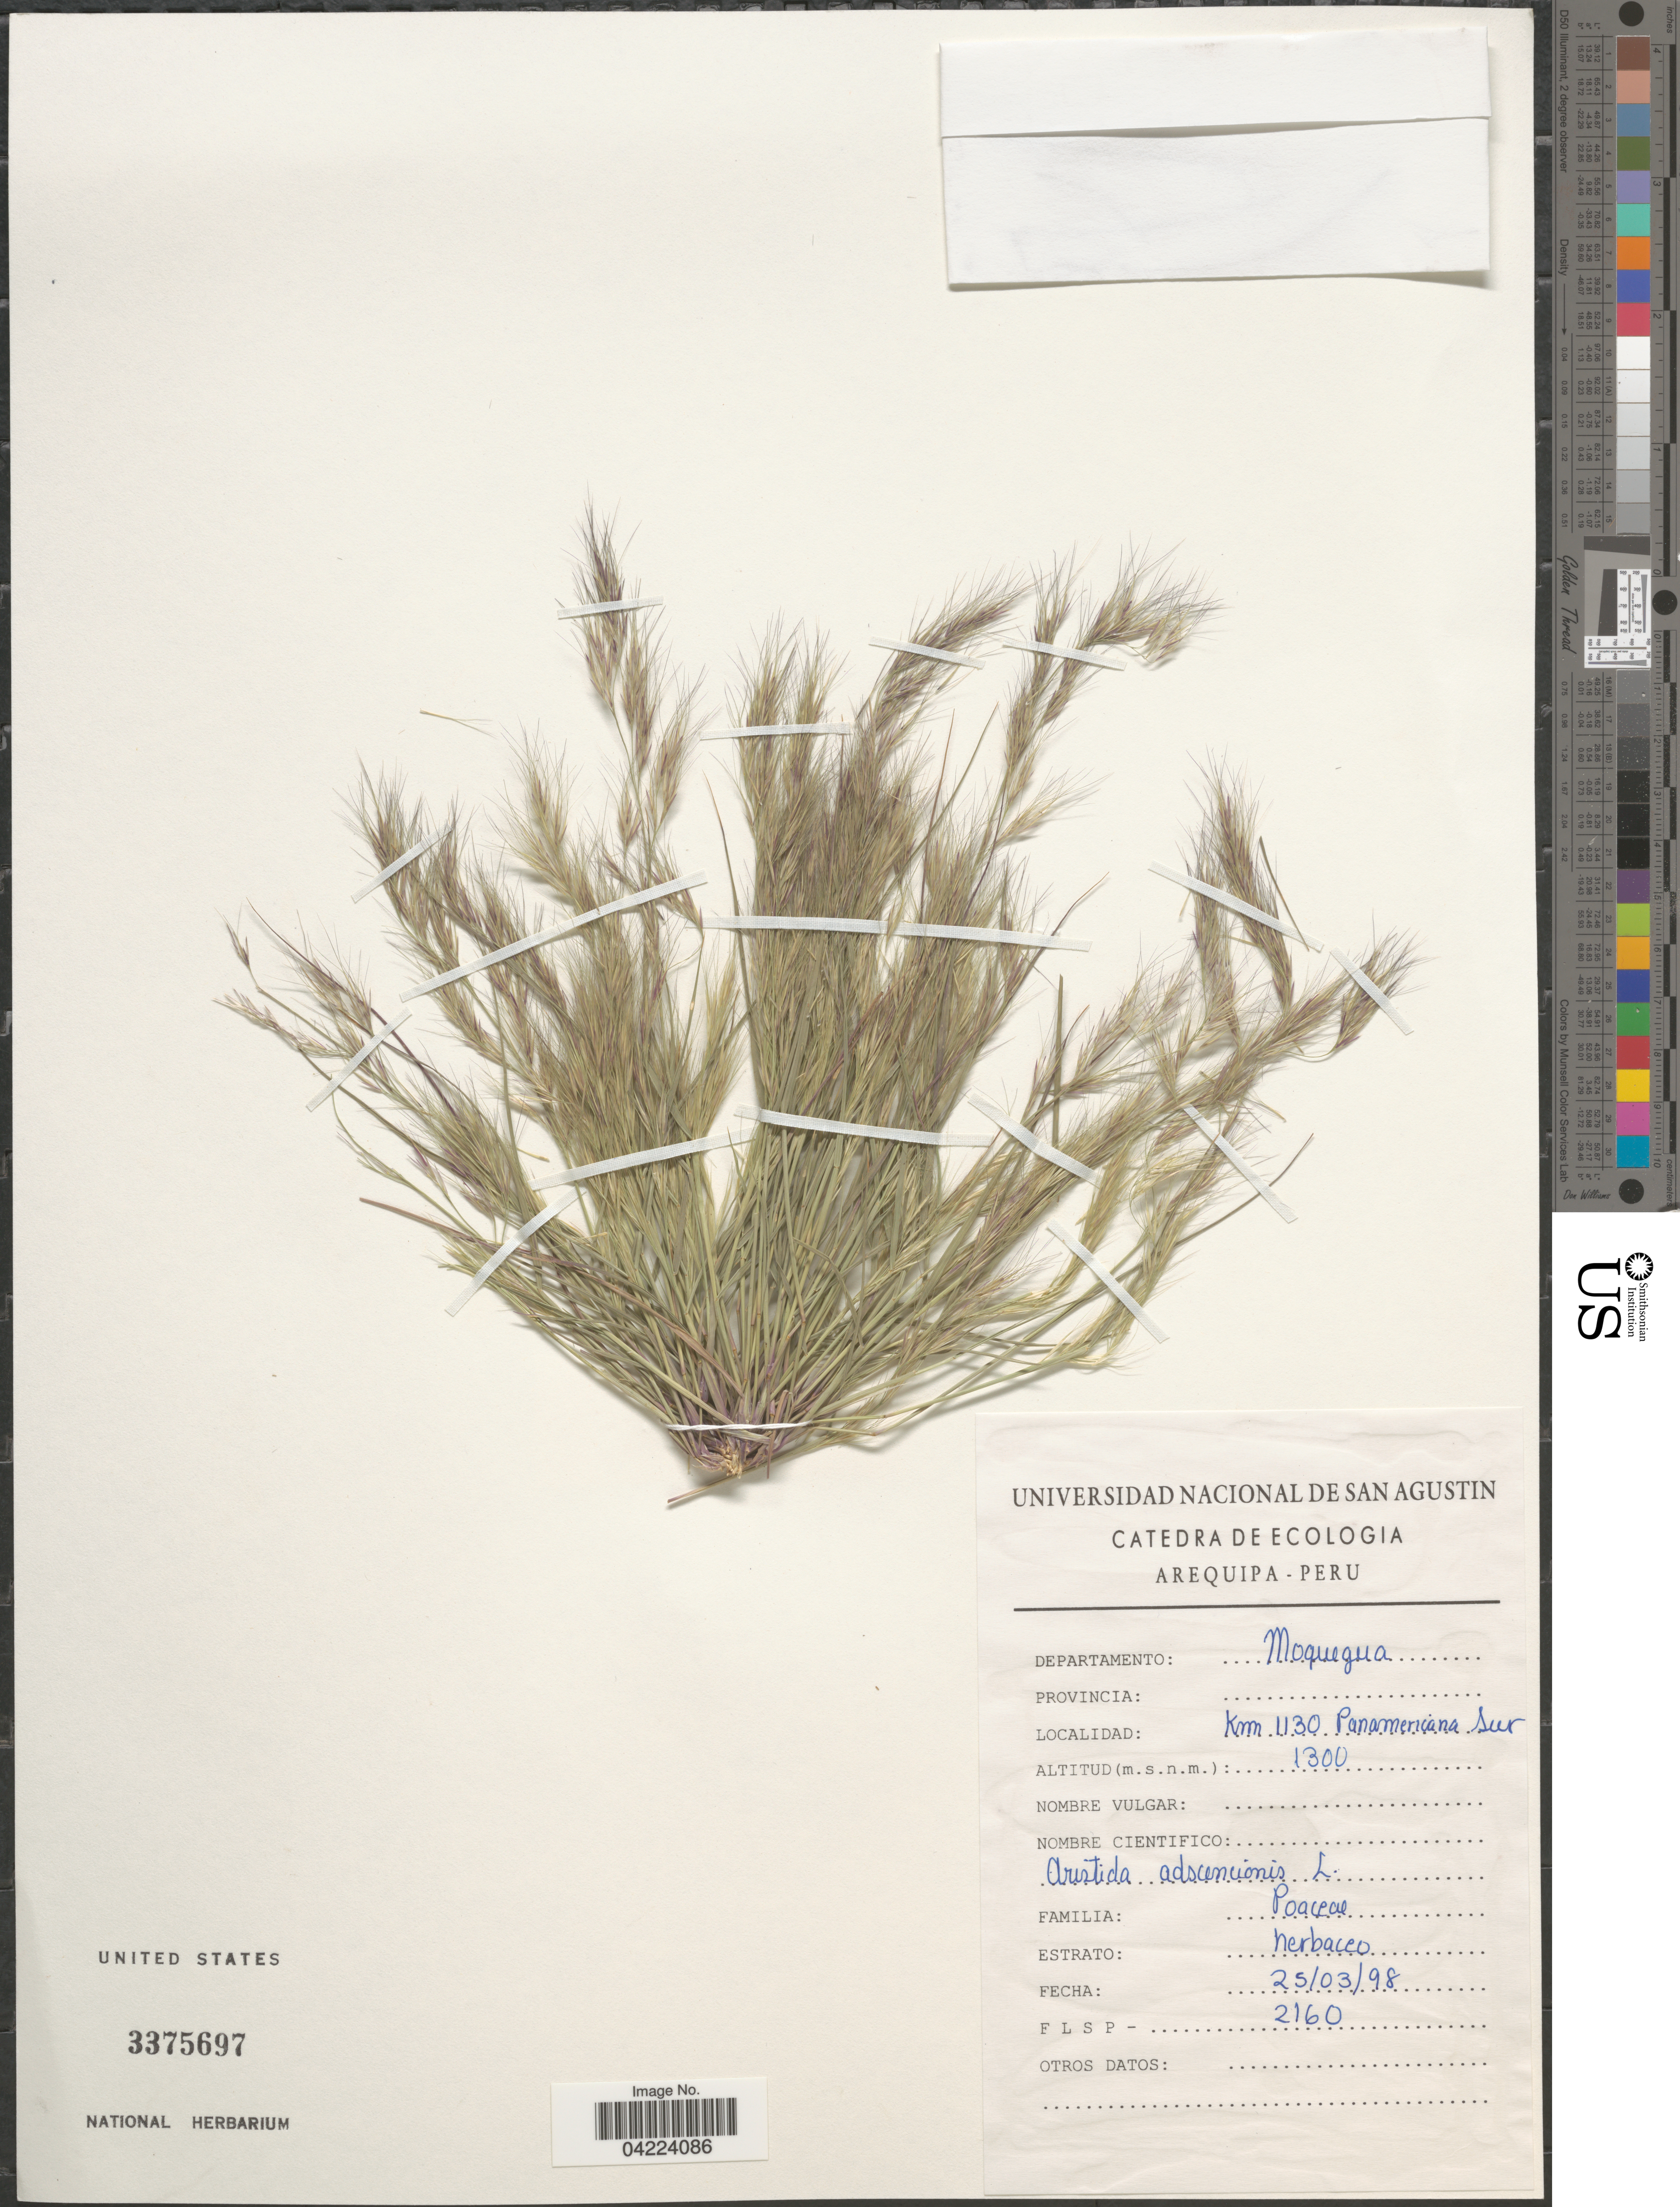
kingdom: Plantae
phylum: Tracheophyta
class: Liliopsida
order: Poales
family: Poaceae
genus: Aristida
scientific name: Aristida adscensionis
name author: L.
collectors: F. L. S. P.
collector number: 2160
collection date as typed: Transcribed d/m/y: 25/3/98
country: Peru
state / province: Moquegua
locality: Departamento Moquegua. Km 1130 Panamericana Sur.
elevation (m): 1300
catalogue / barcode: US 3375697